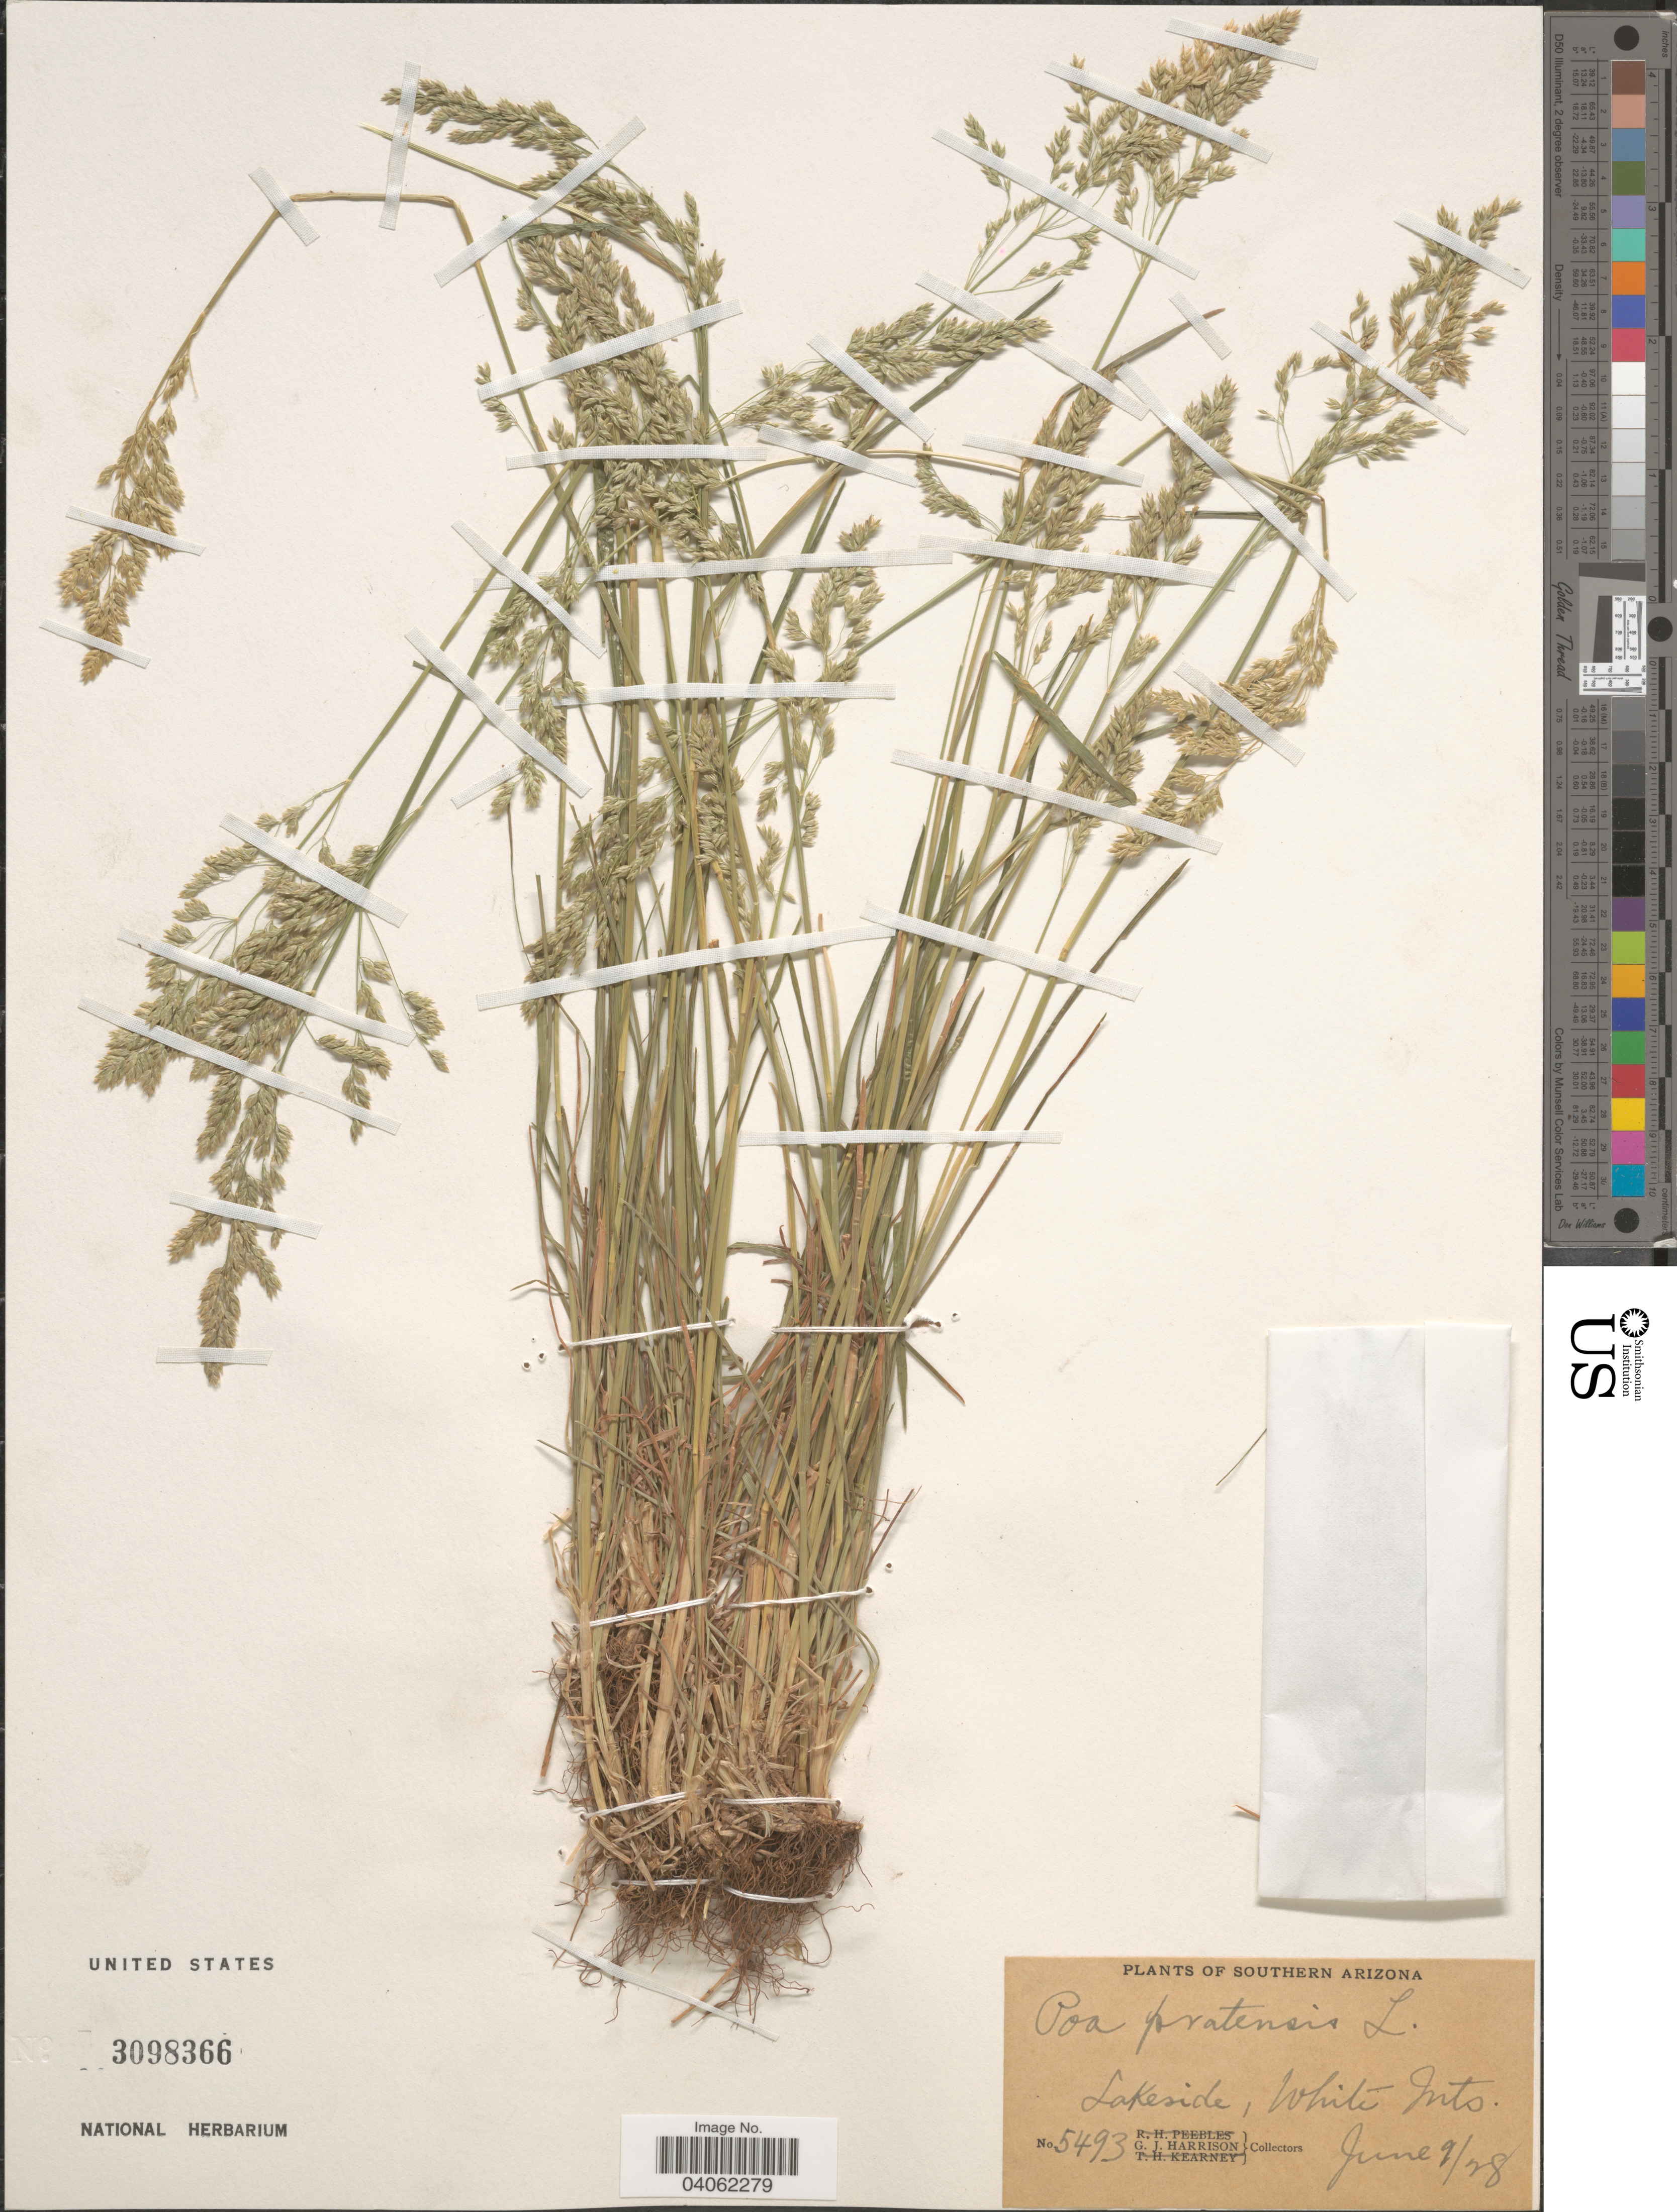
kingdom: Plantae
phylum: Tracheophyta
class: Liliopsida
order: Poales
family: Poaceae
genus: Poa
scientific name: Poa pratensis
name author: L.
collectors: G. J. Harrison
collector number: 5493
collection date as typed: Transcribed d/m/y: 9/6/28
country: United States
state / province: Arizona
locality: Southern Arizona. Lakeside, White Mts.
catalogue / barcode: US 3098366